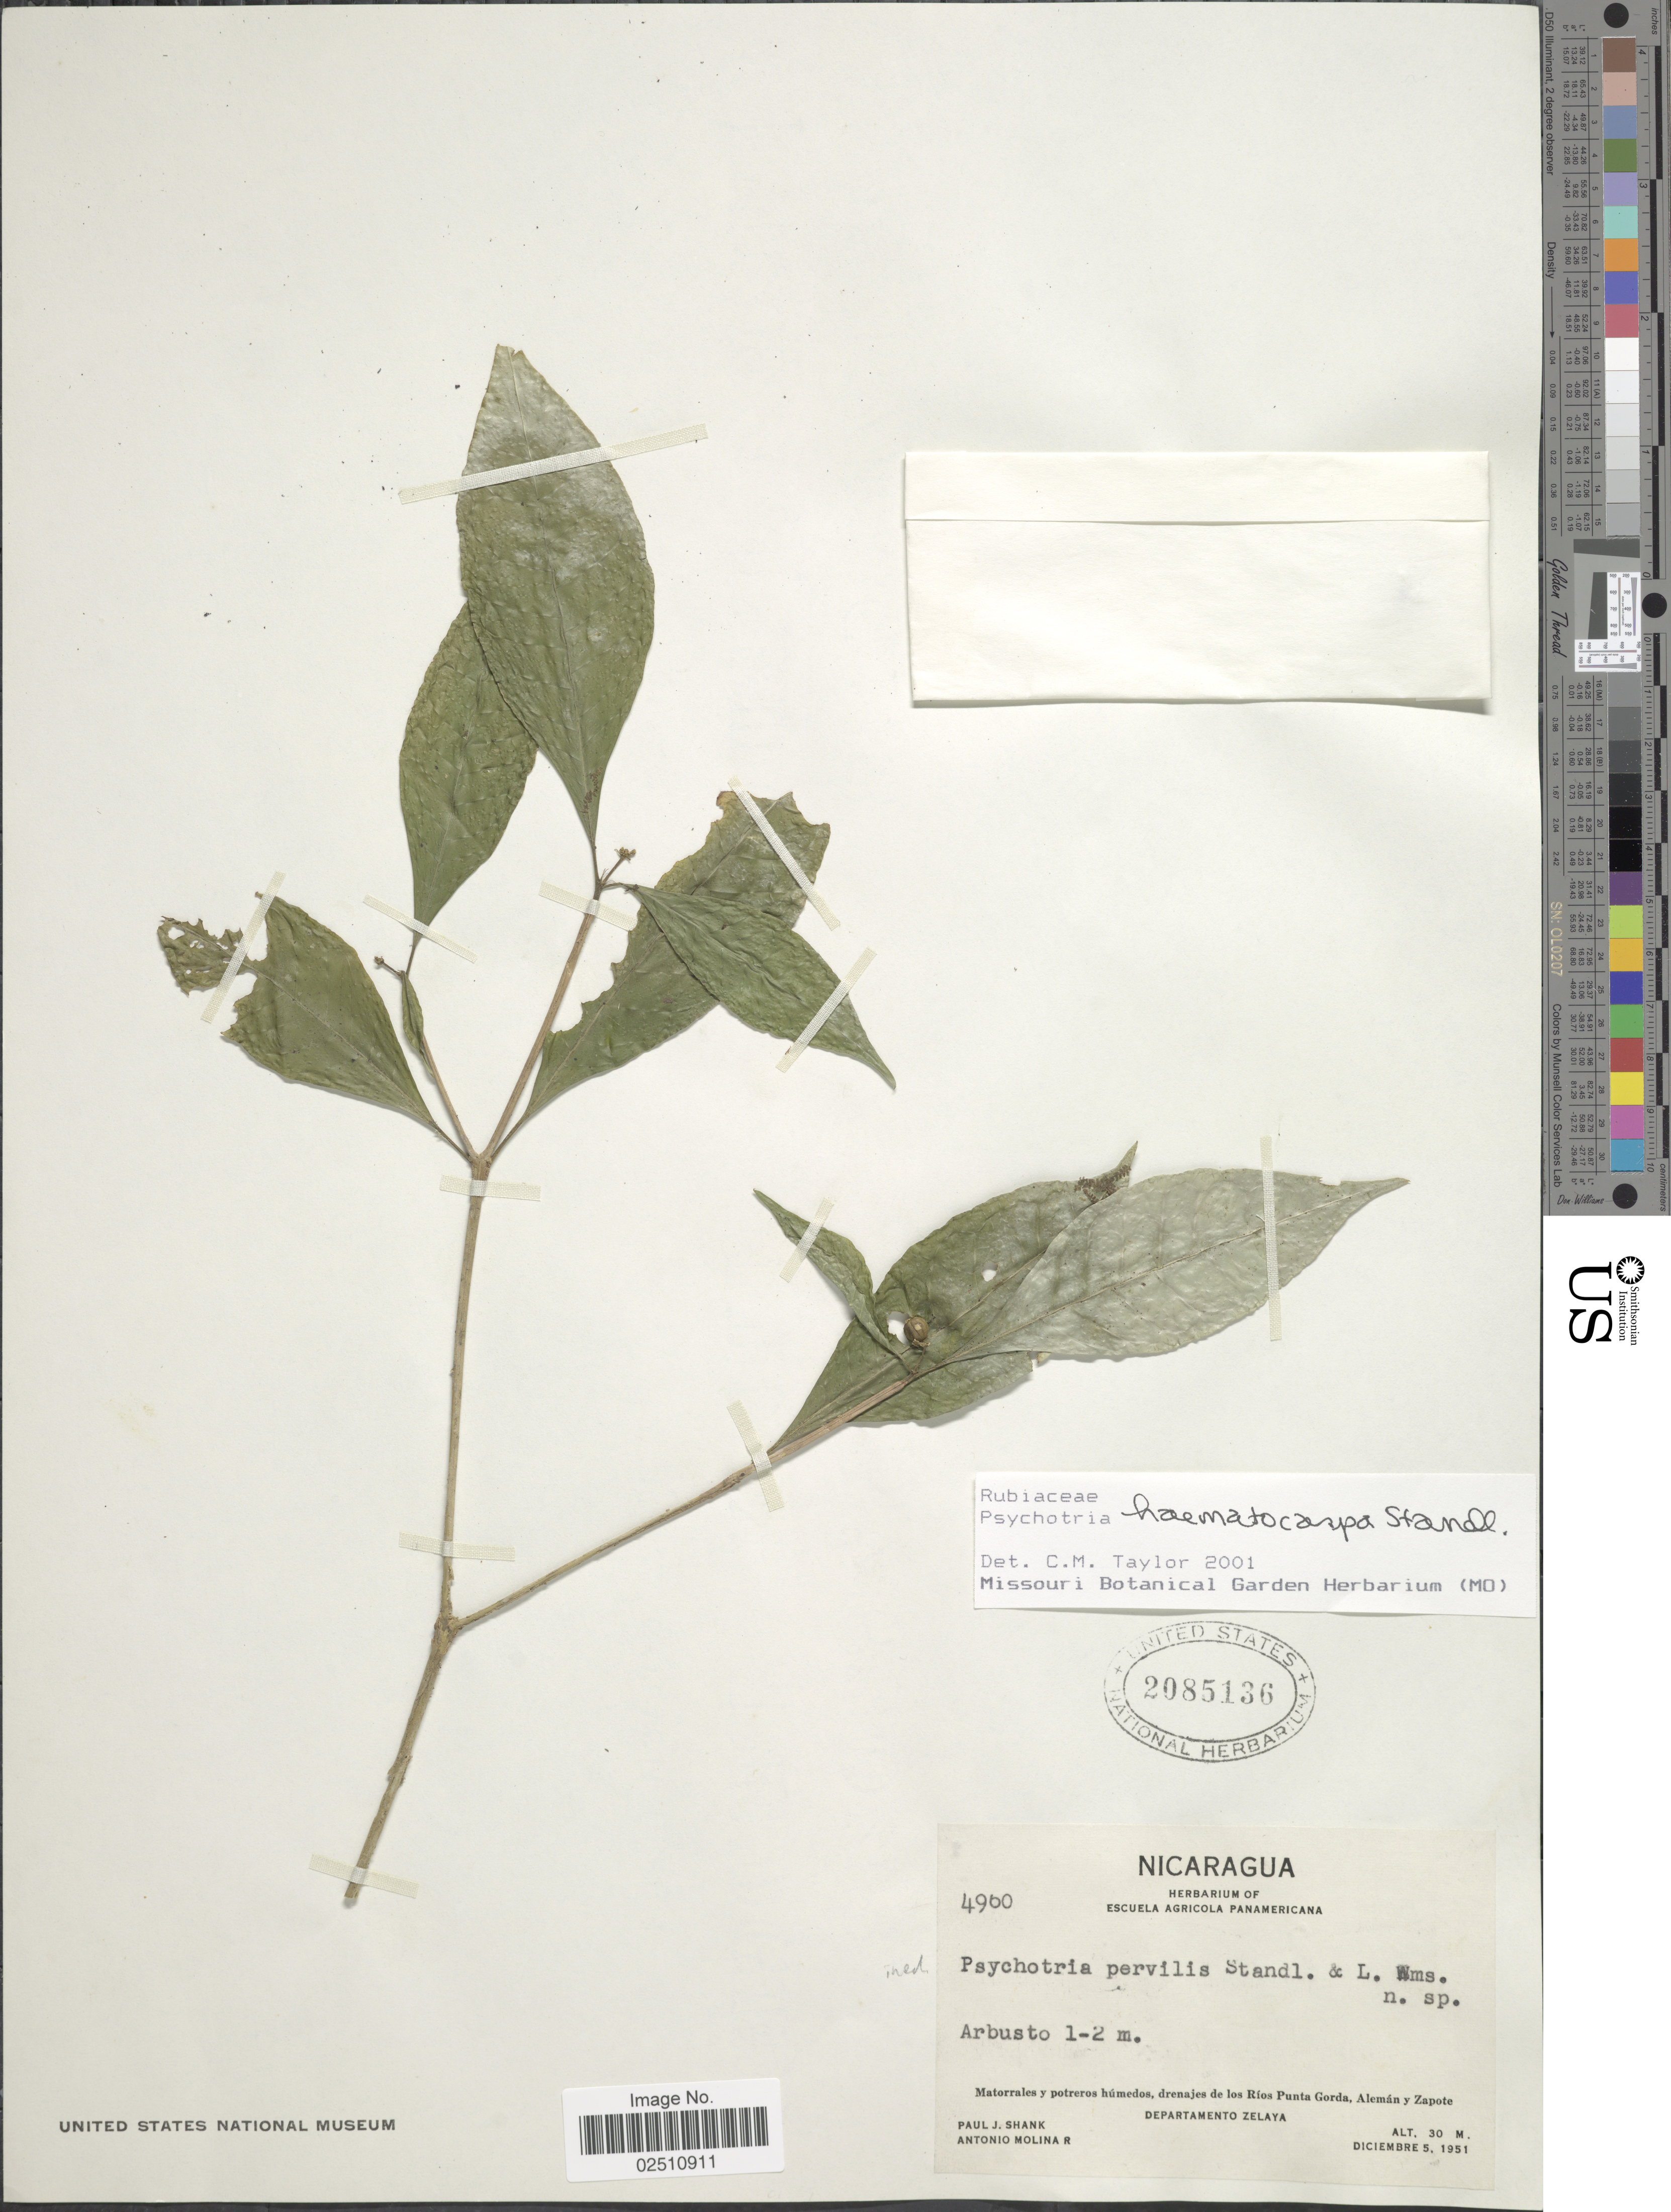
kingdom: Plantae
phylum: Tracheophyta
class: Magnoliopsida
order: Gentianales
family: Rubiaceae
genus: Psychotria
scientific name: Psychotria haematocarpa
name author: Standl.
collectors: P. J. Shank & A. Molina R.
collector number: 4960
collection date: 1951-12-05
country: Nicaragua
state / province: Atlantico Norte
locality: Matorrales y potreros humedos, drenajes de los Rios Punta Gorda, Aleman y Zapote, Departamento Zelaya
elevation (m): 30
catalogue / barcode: US 2085136